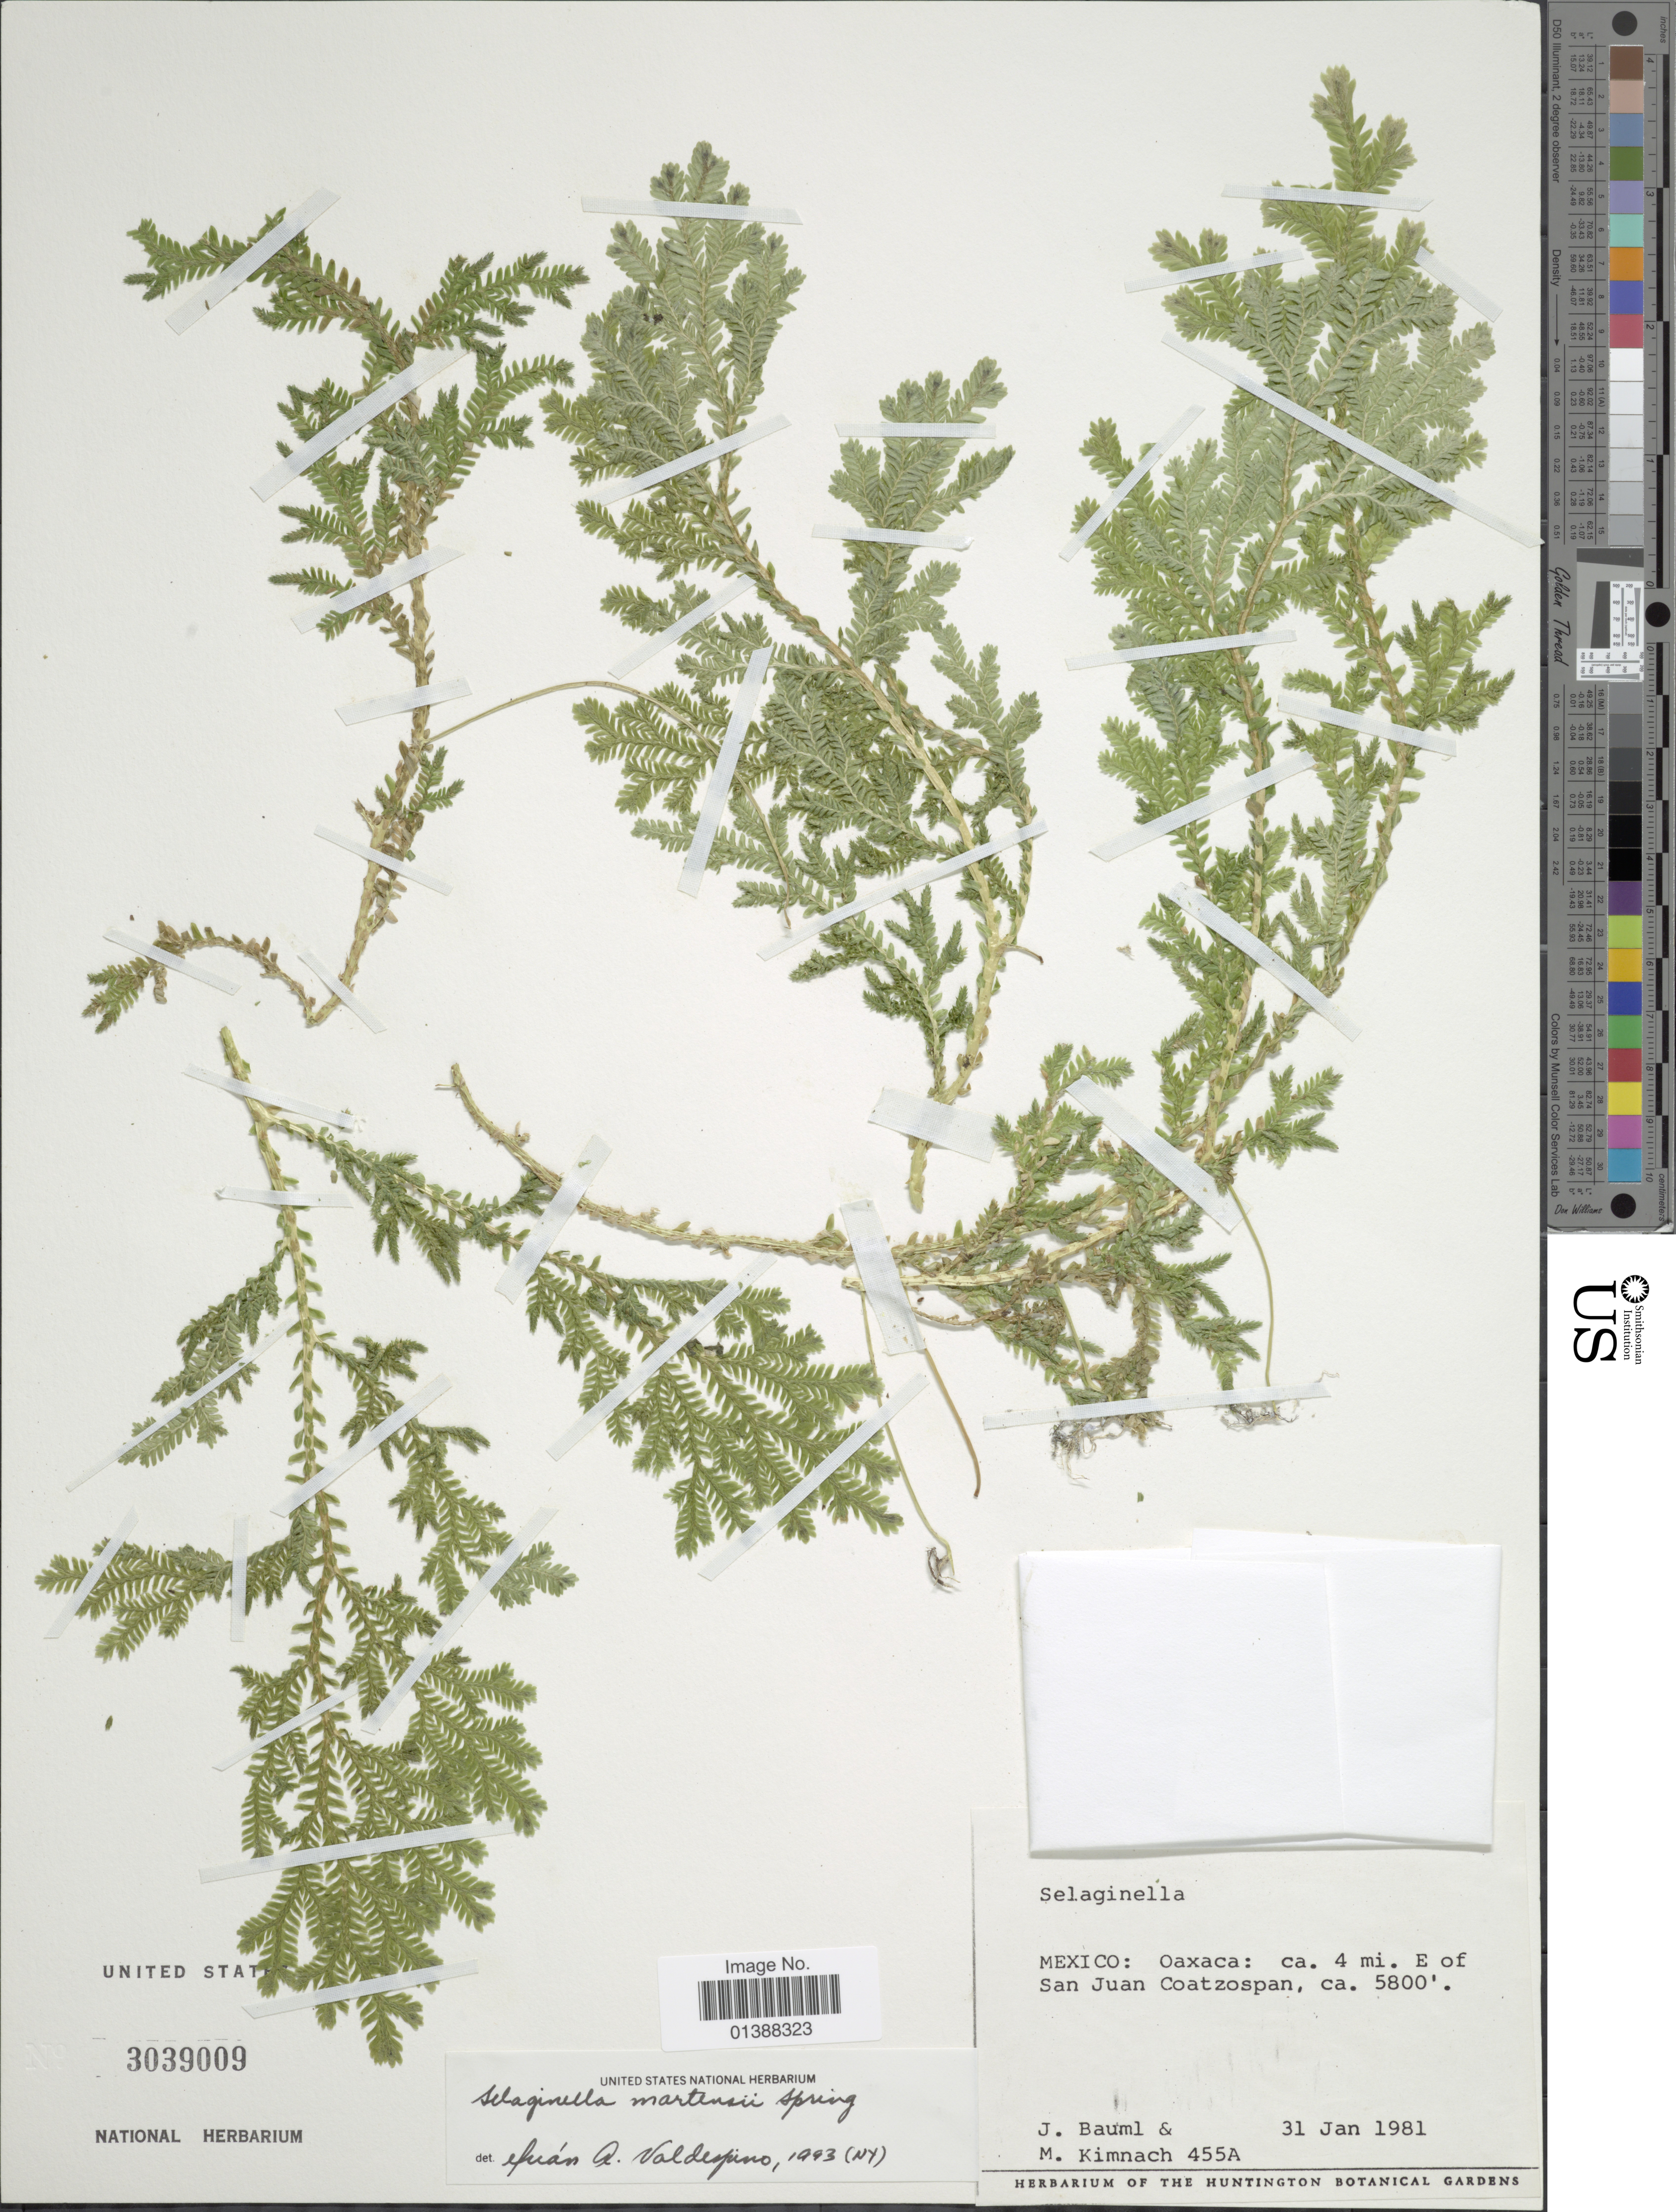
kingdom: Plantae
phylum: Tracheophyta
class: Lycopodiopsida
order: Selaginellales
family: Selaginellaceae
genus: Selaginella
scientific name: Selaginella martensii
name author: Spring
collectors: J. Bauml & M. Kimnach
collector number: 455A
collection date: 1981-01-31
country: Mexico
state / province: Oaxaca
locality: Ca 4 mi E of San Juan Coatzospan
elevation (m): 1768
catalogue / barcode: US 3039009